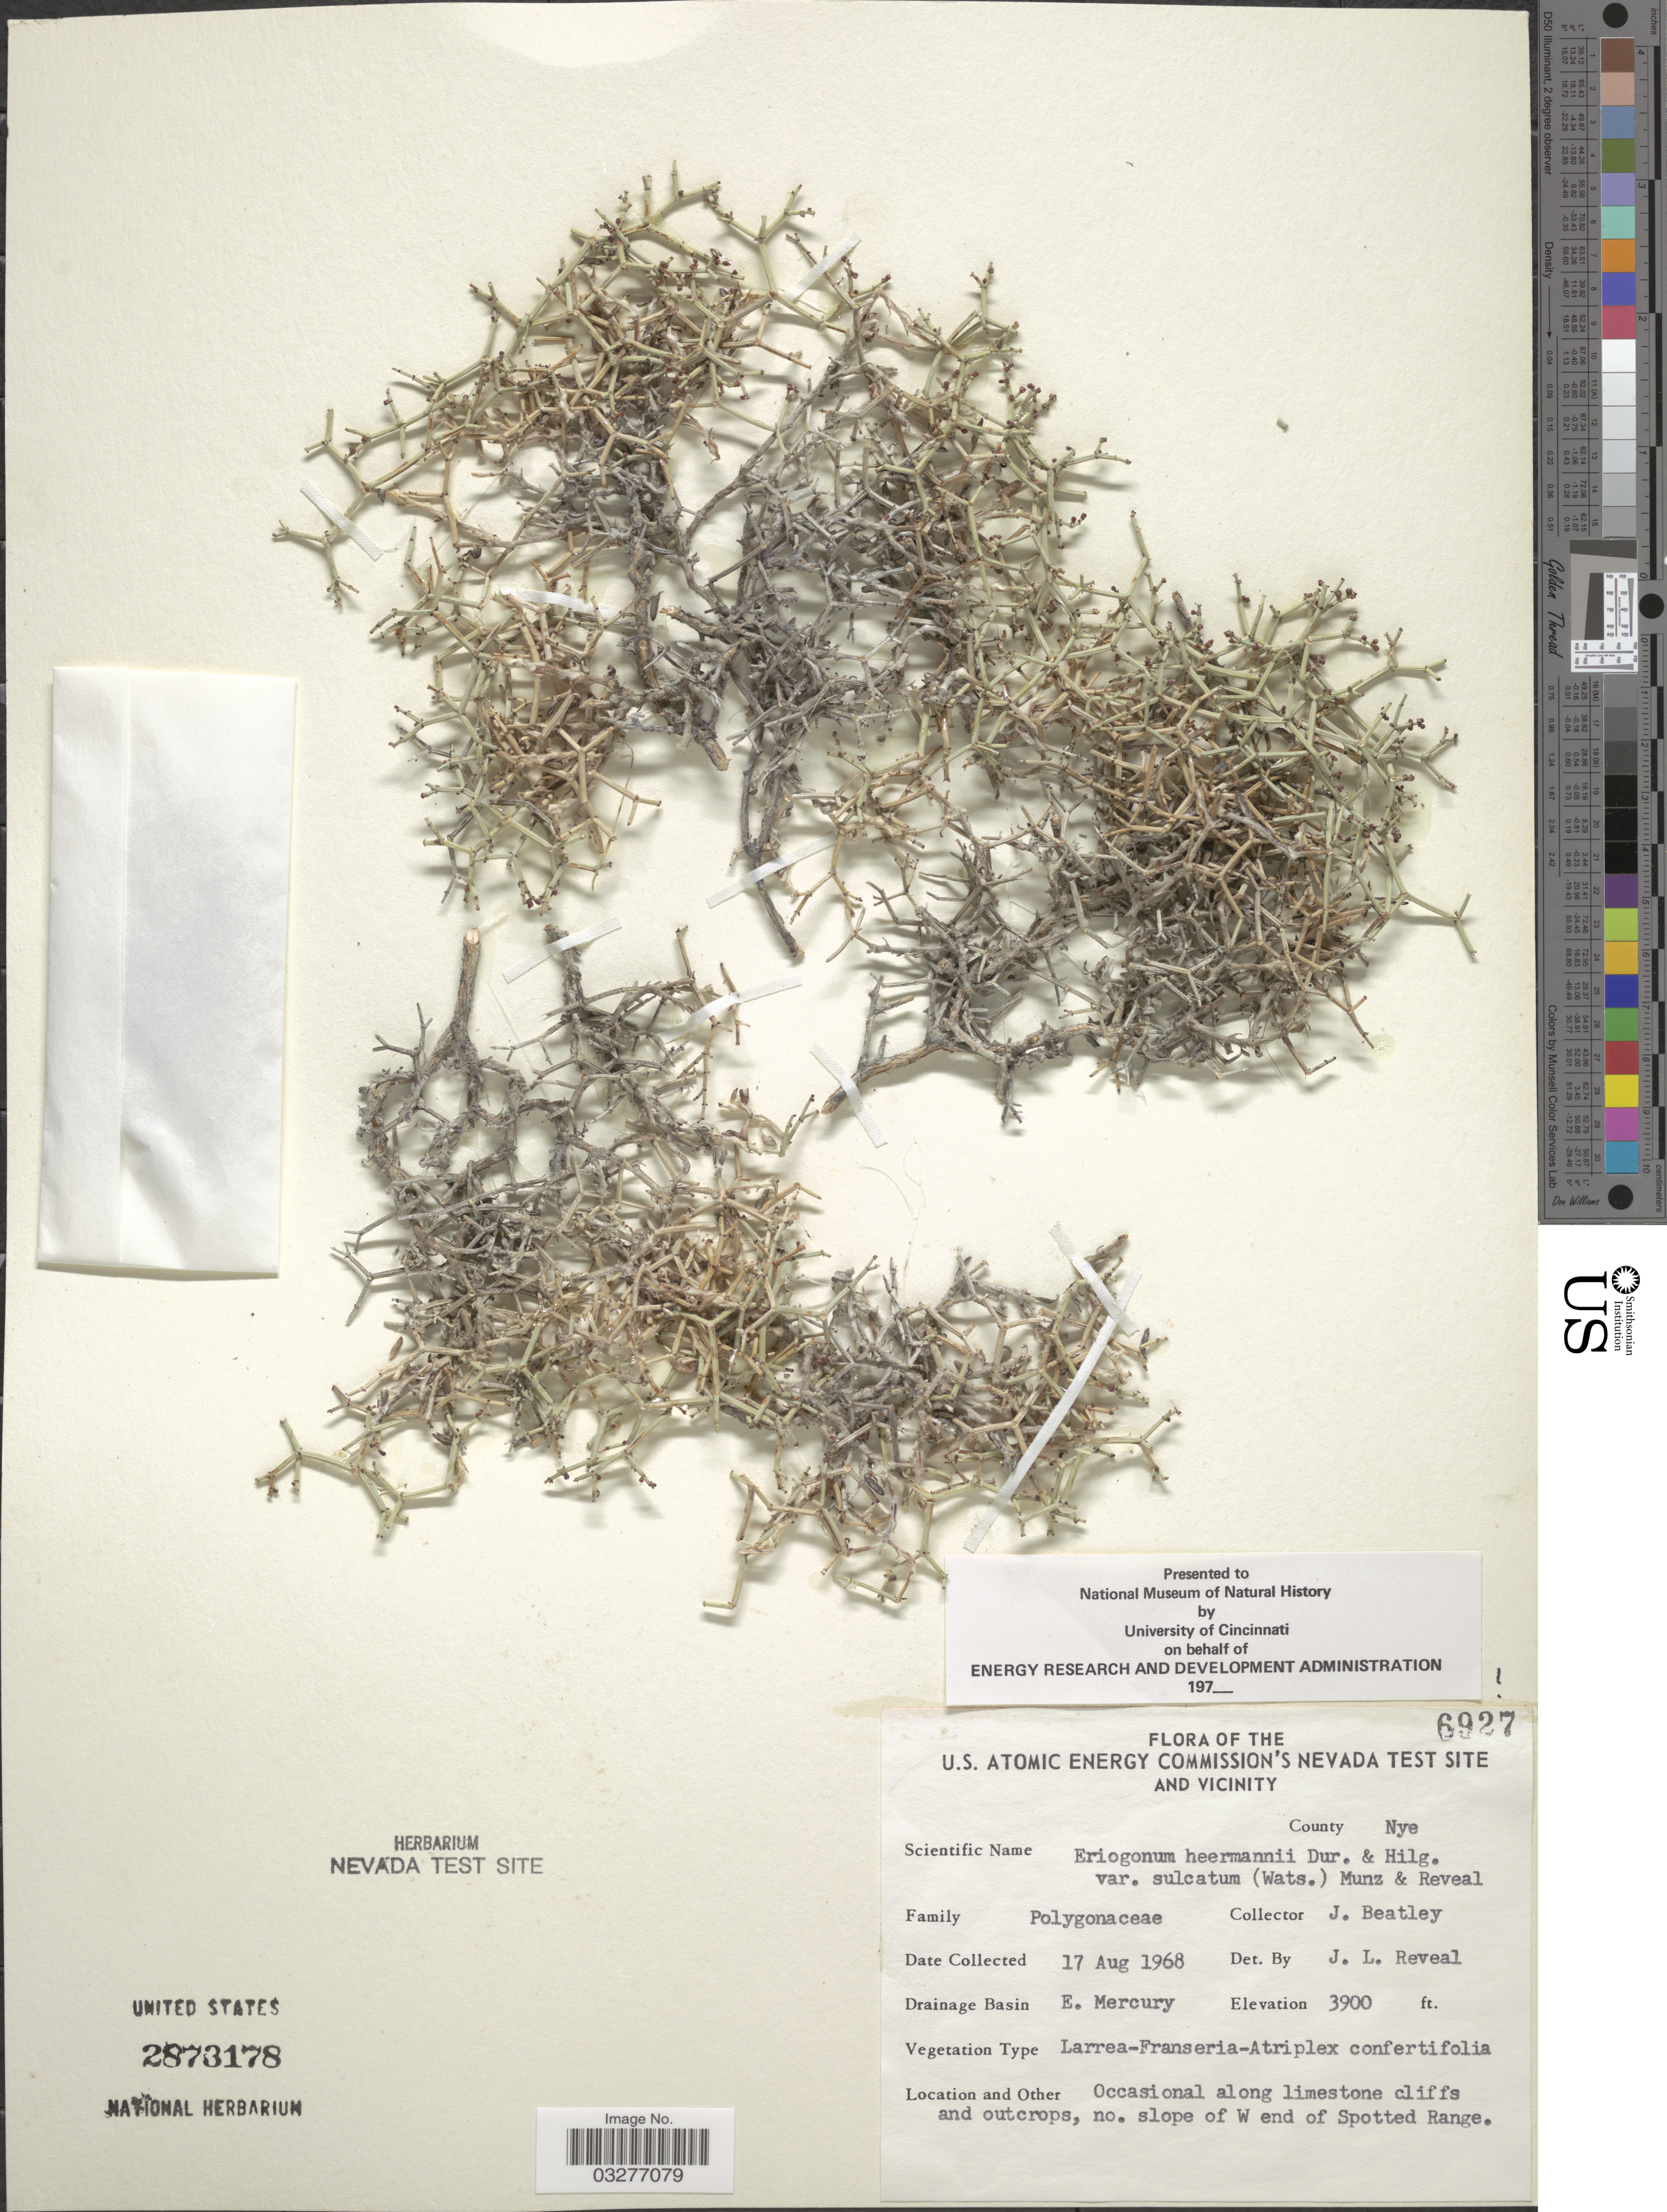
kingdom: Plantae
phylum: Tracheophyta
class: Magnoliopsida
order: Caryophyllales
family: Polygonaceae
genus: Eriogonum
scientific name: Eriogonum heermannii var. sulcatum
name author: (S. Watson) Munz & Reveal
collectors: J. C. Beatley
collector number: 6927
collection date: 1968-08-17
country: United States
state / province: Nevada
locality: U.S. Atomic Energy Commission's Nevada Test Site and Vicinity. County Nye. Drainage Basin E. Mercury. No. slope of W end of Spotted Range.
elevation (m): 1189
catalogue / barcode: US 2873178